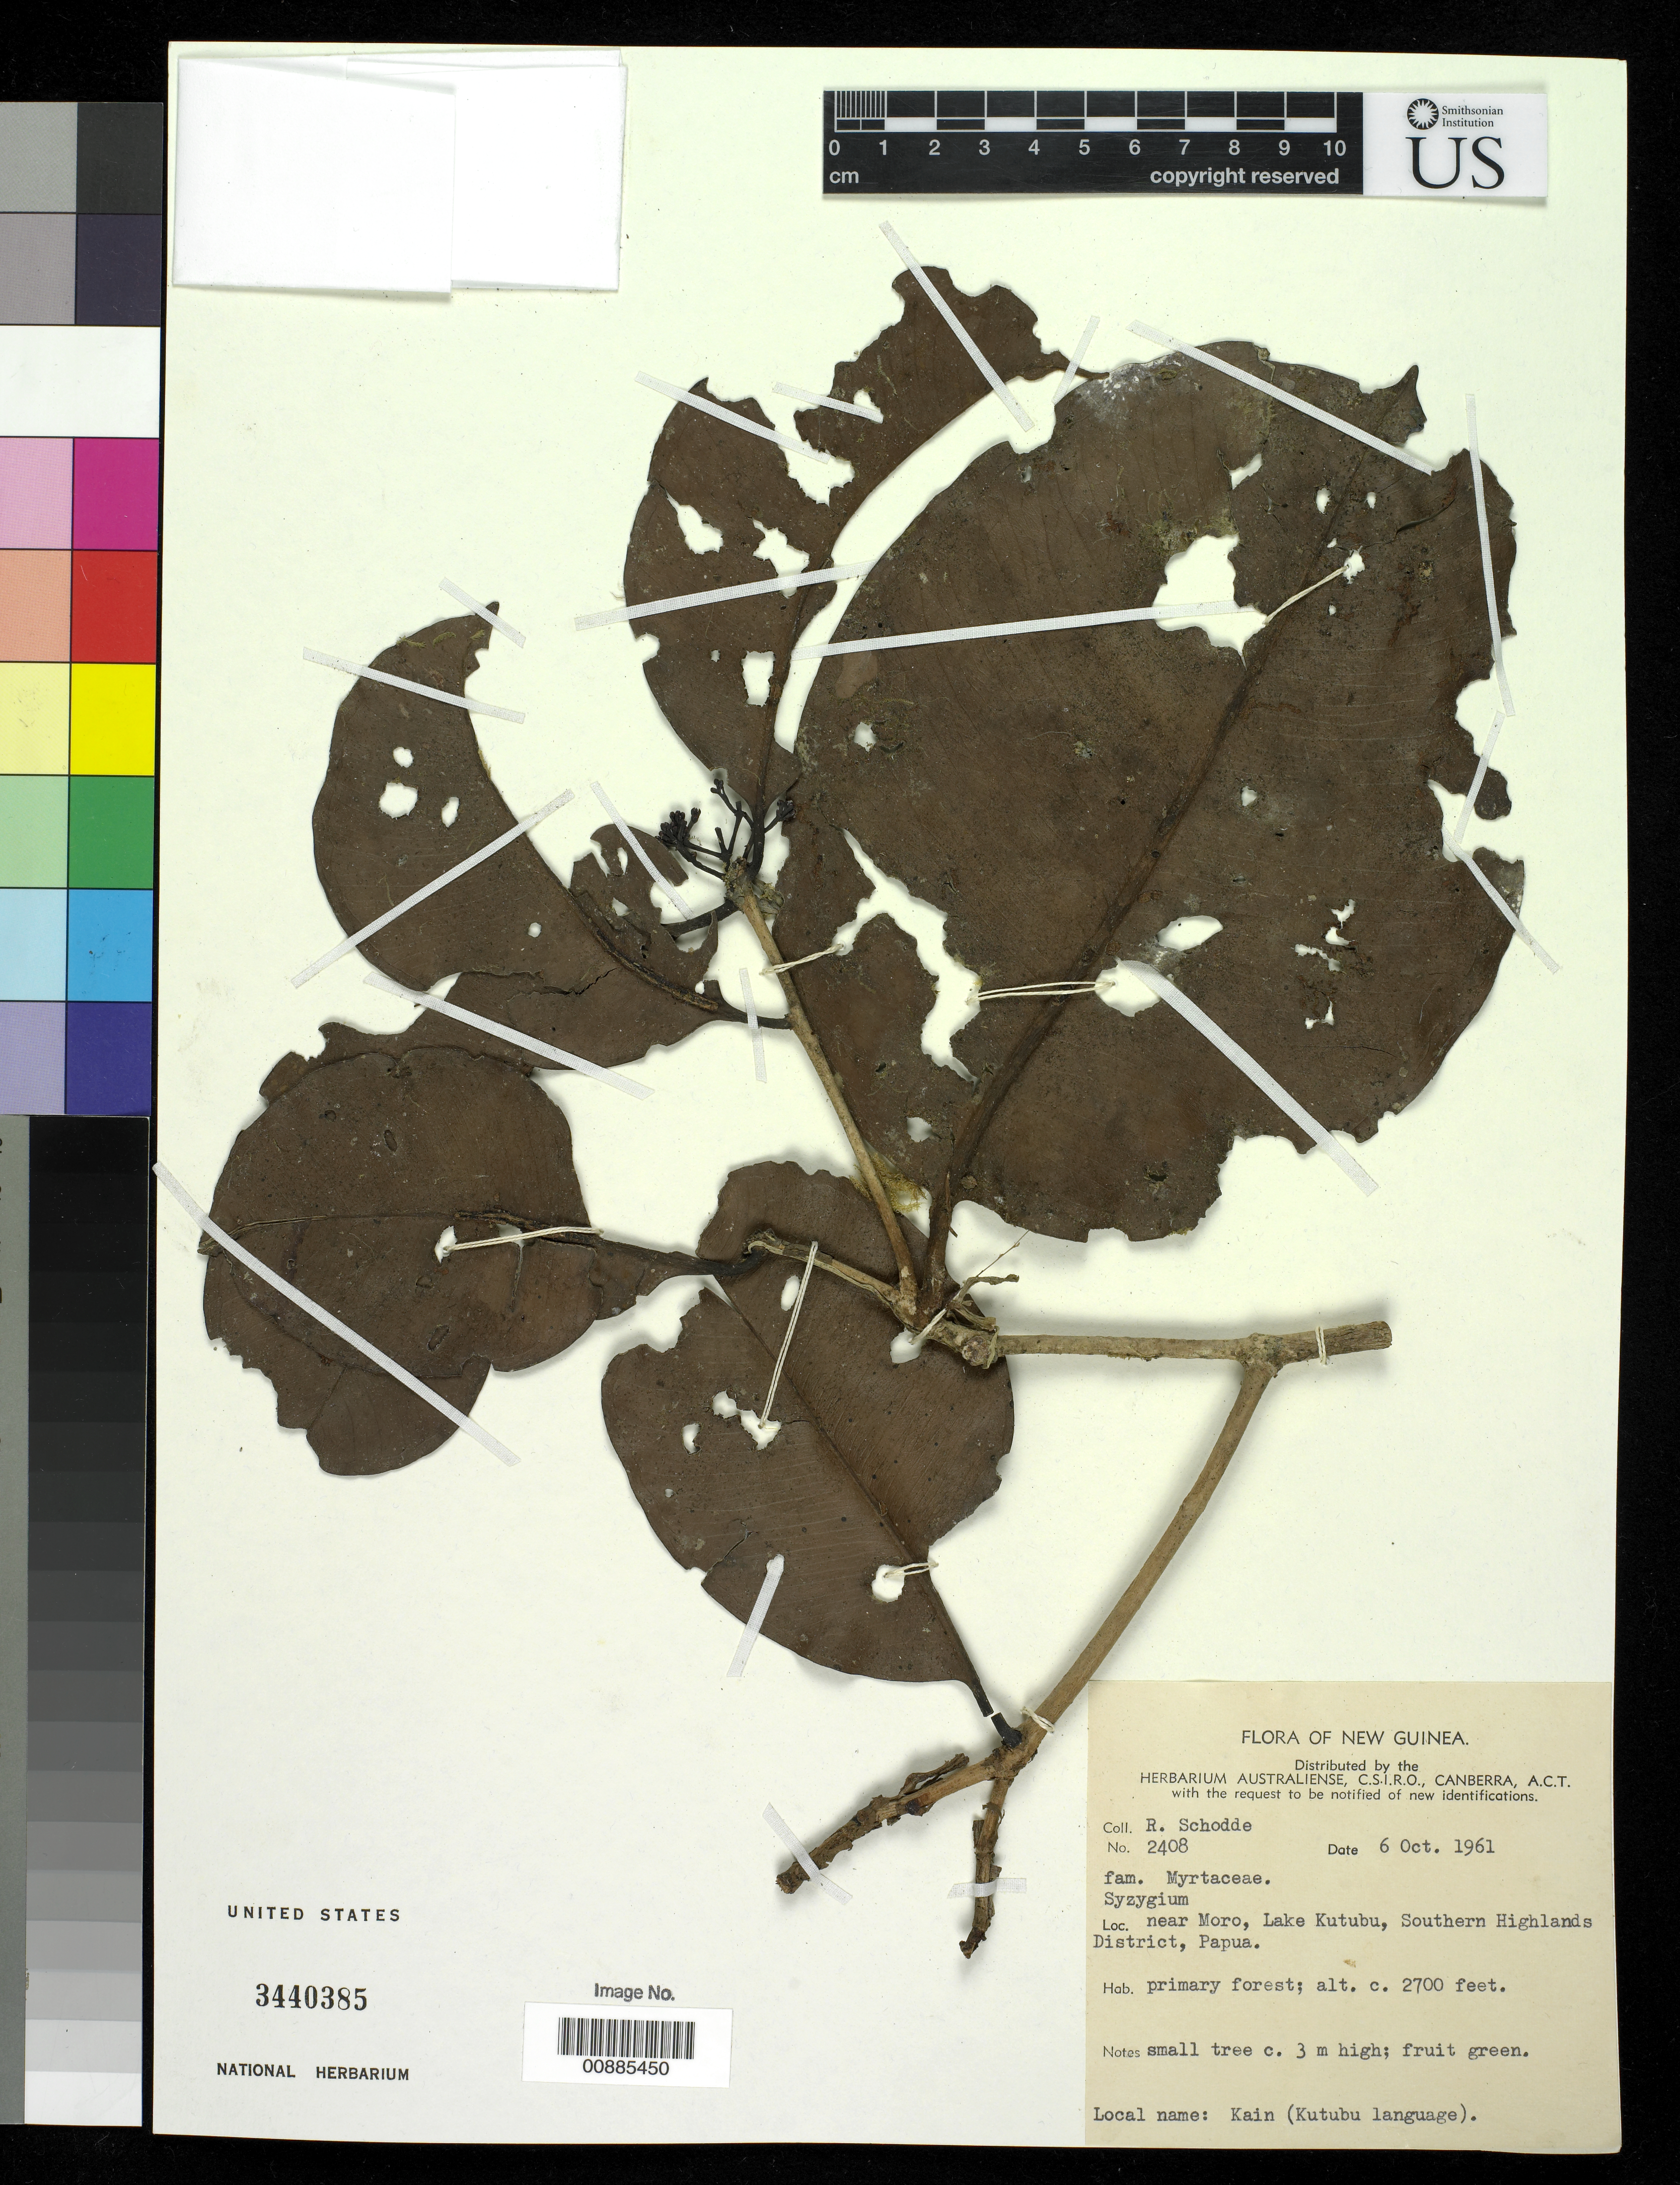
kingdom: Plantae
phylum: Tracheophyta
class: Magnoliopsida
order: Myrtales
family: Myrtaceae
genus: Syzygium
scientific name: Syzygium sp.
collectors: R. Schodde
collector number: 2408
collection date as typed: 06 Oct 1961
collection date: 1961-10-06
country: Papua New Guinea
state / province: Southern Highlands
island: New Guinea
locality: near Moro, Lake Kutubu.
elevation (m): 823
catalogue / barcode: US 3440385